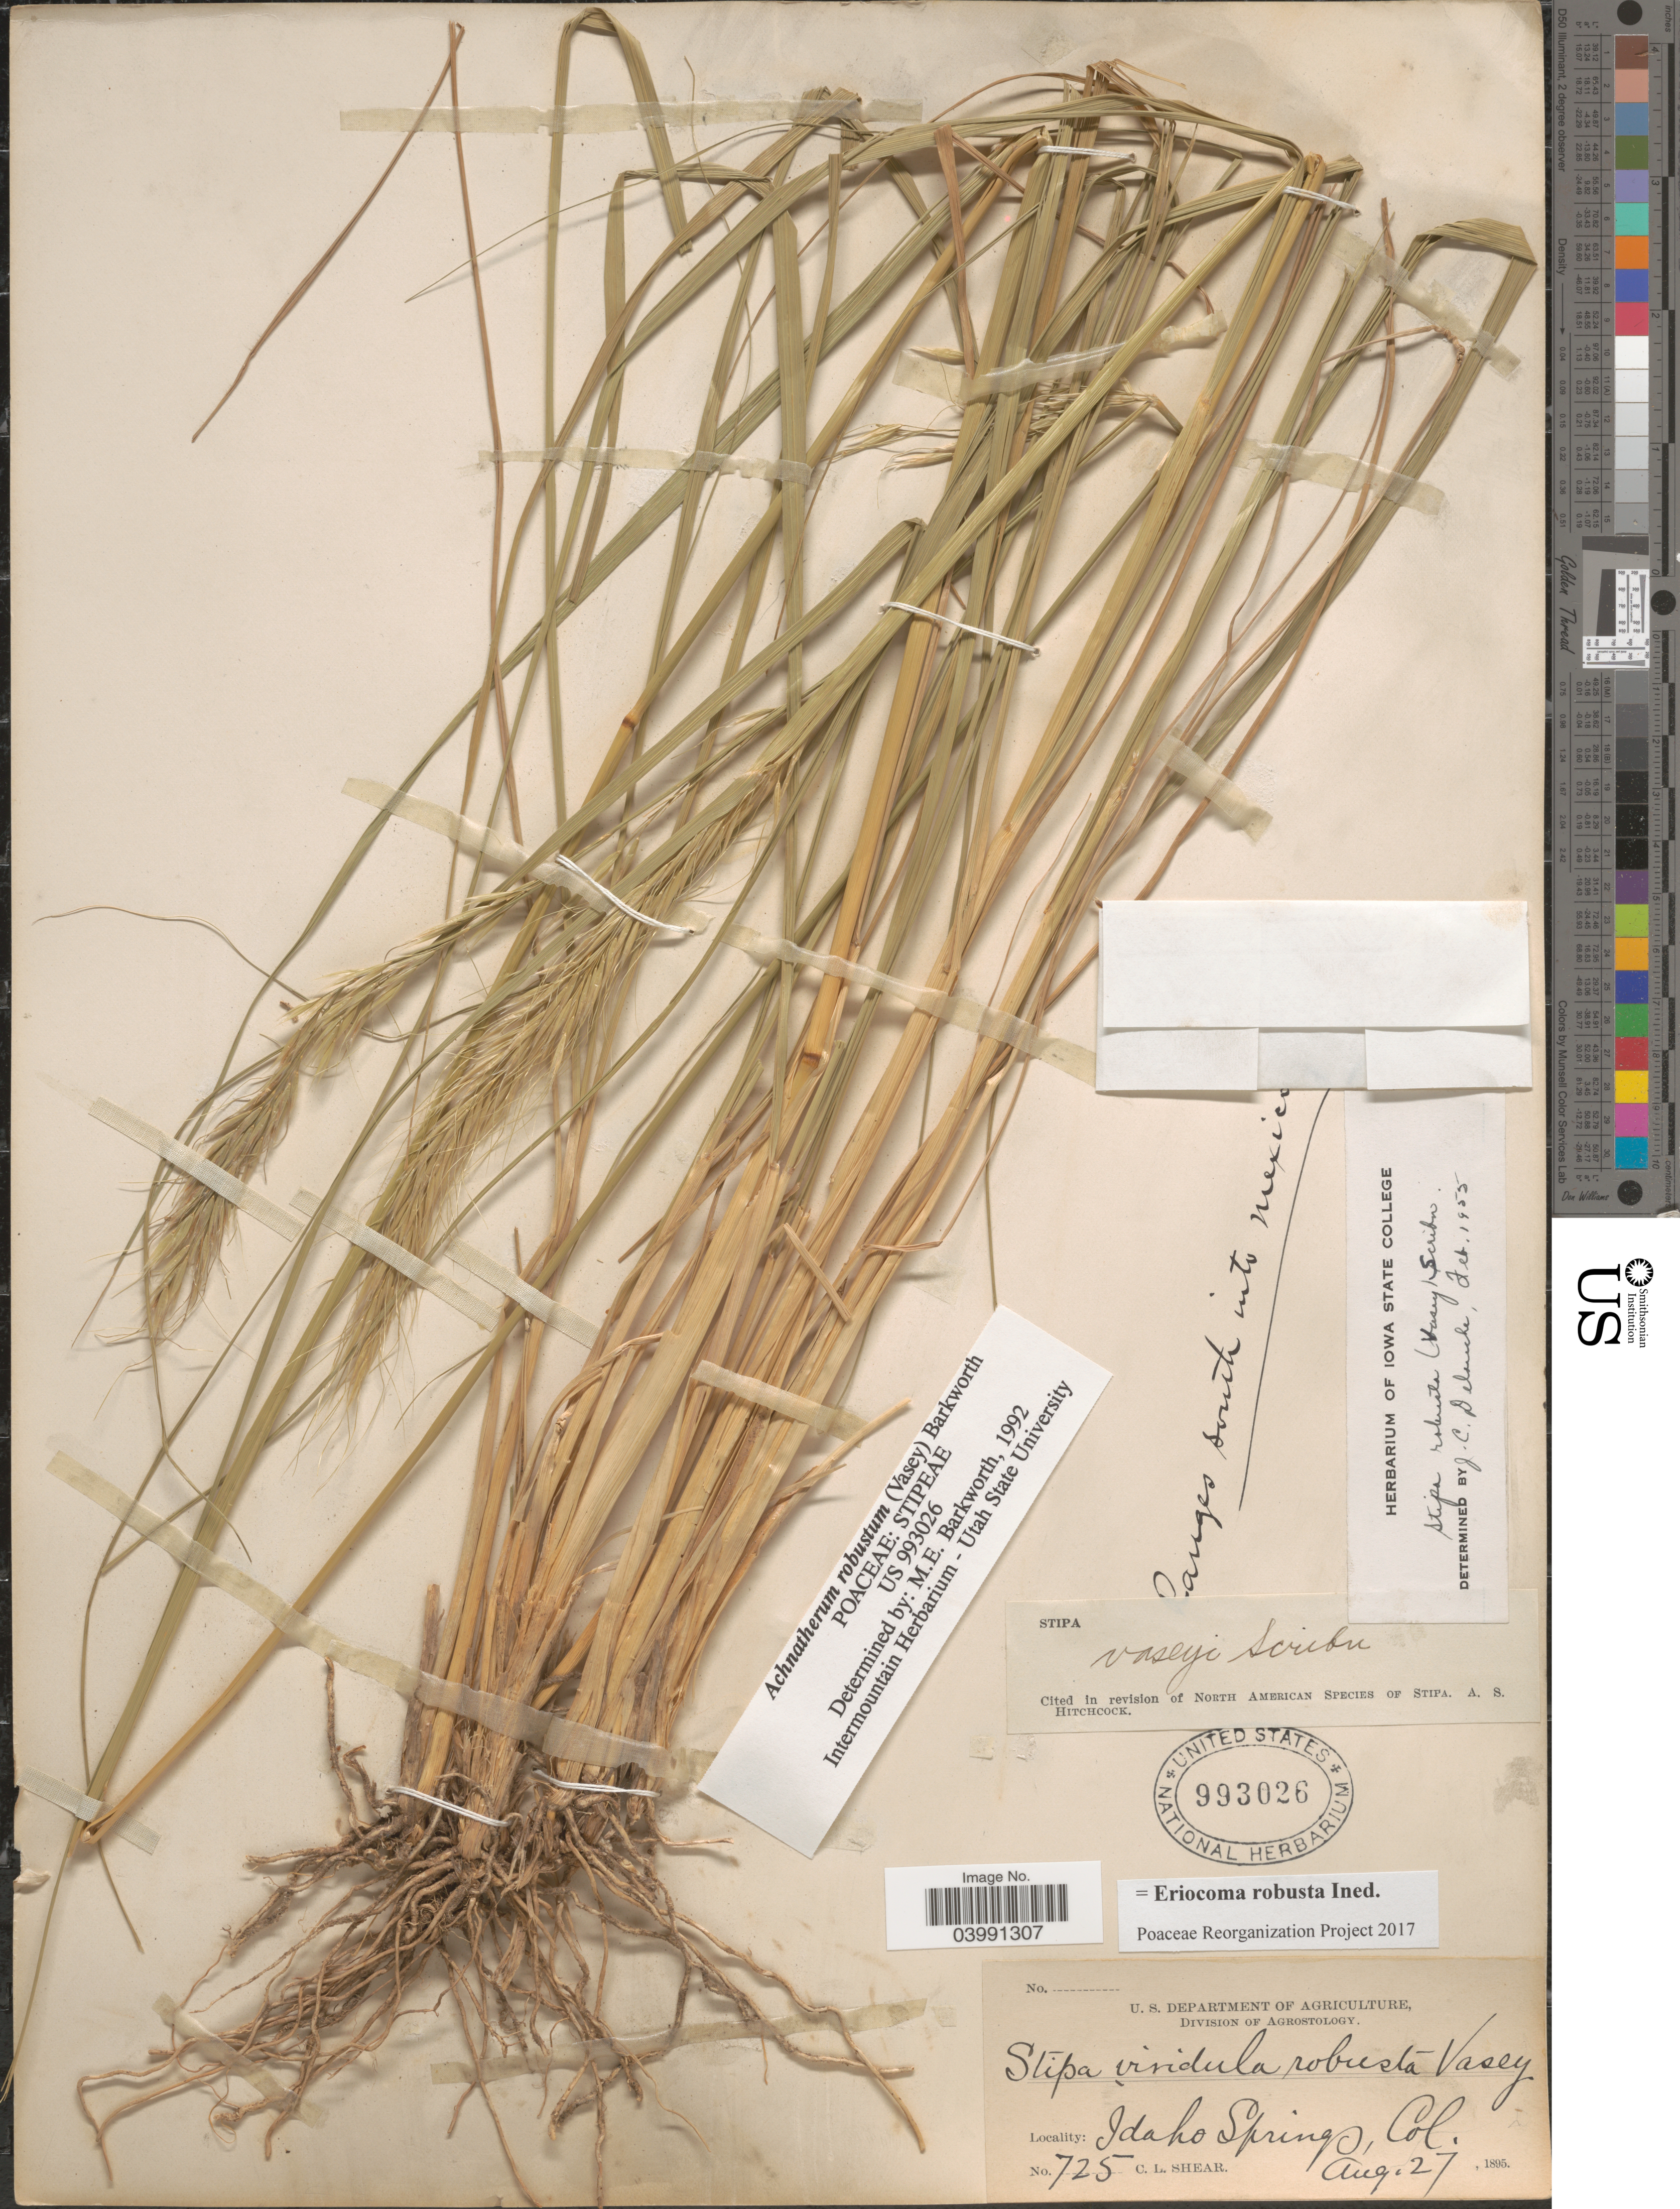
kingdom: Plantae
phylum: Tracheophyta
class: Liliopsida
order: Poales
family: Poaceae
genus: Eriocoma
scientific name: Eriocoma robusta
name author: (Vasey) Romasch.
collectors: C. L. Shear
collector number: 725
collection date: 1895-08-27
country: United States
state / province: Colorado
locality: Idaho Springs.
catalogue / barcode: US 993026